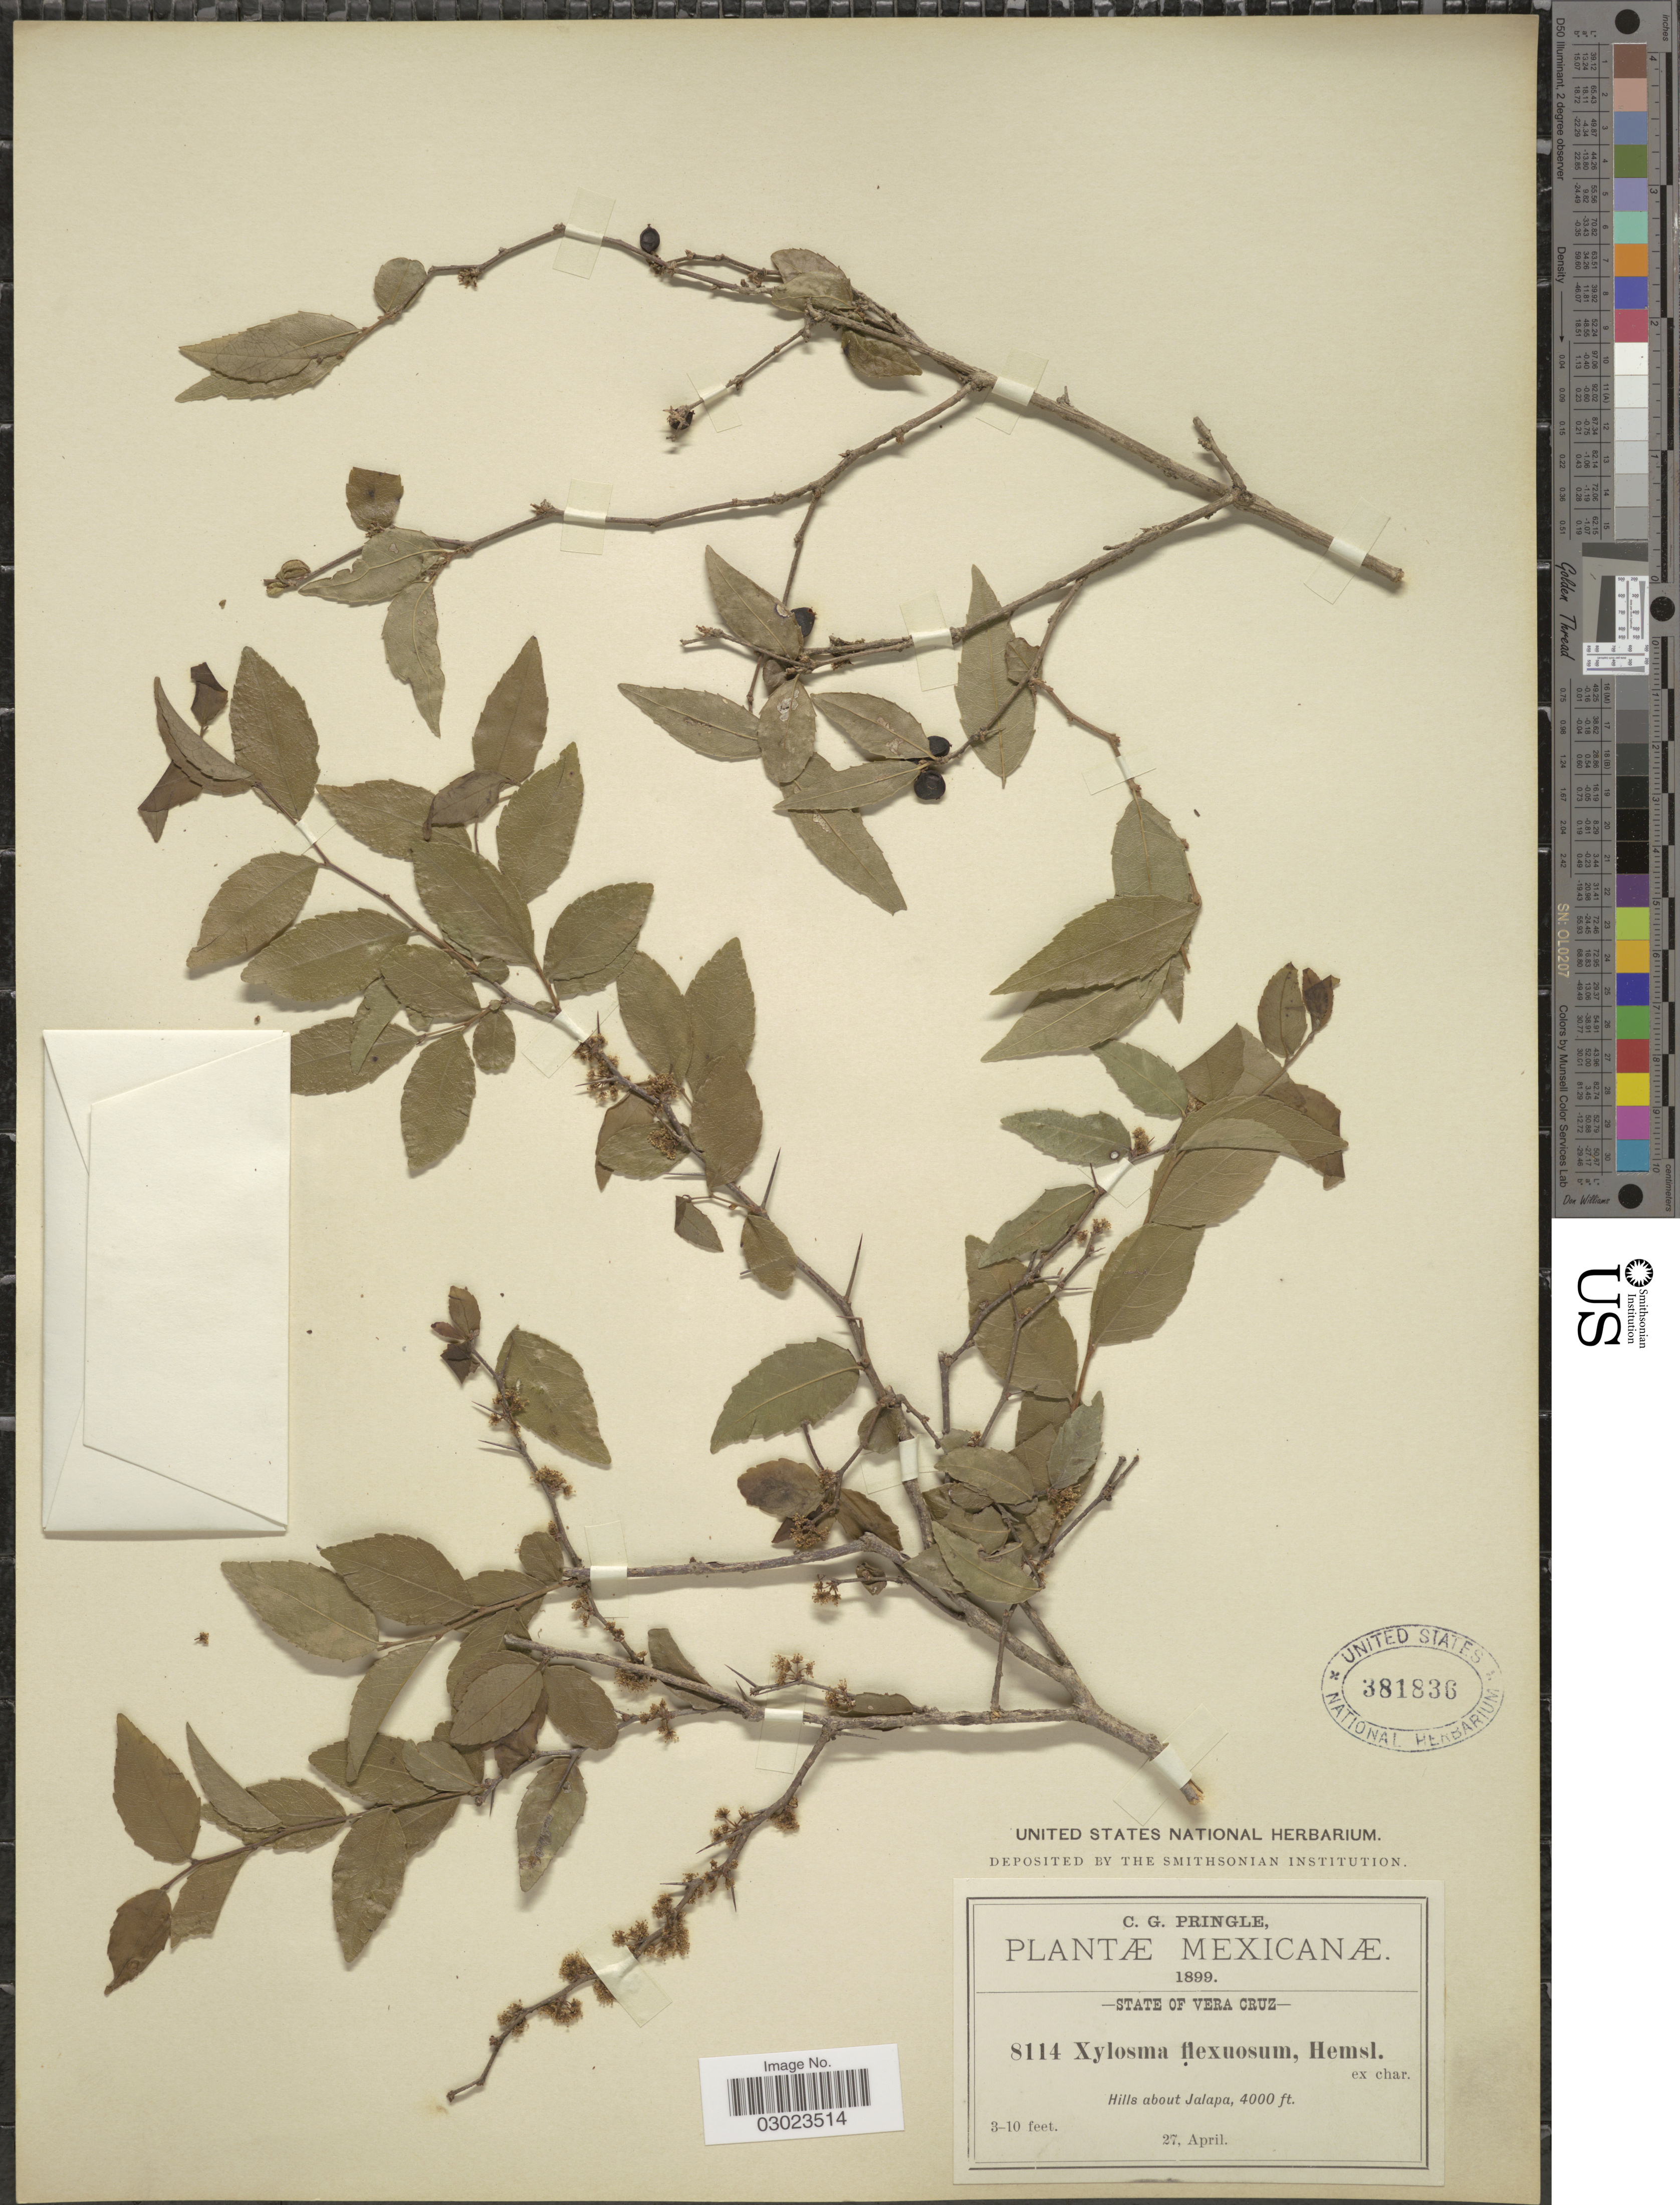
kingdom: Plantae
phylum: Tracheophyta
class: Magnoliopsida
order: Malpighiales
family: Salicaceae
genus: Xylosma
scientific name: Xylosma flexuosa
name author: (Kunth) Hemsl.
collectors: C. G. Pringle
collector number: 8114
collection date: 1899-04-27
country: Mexico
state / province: Veracruz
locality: State of Vera Cruz, Hills about Jalapa.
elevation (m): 1219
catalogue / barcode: US 381836